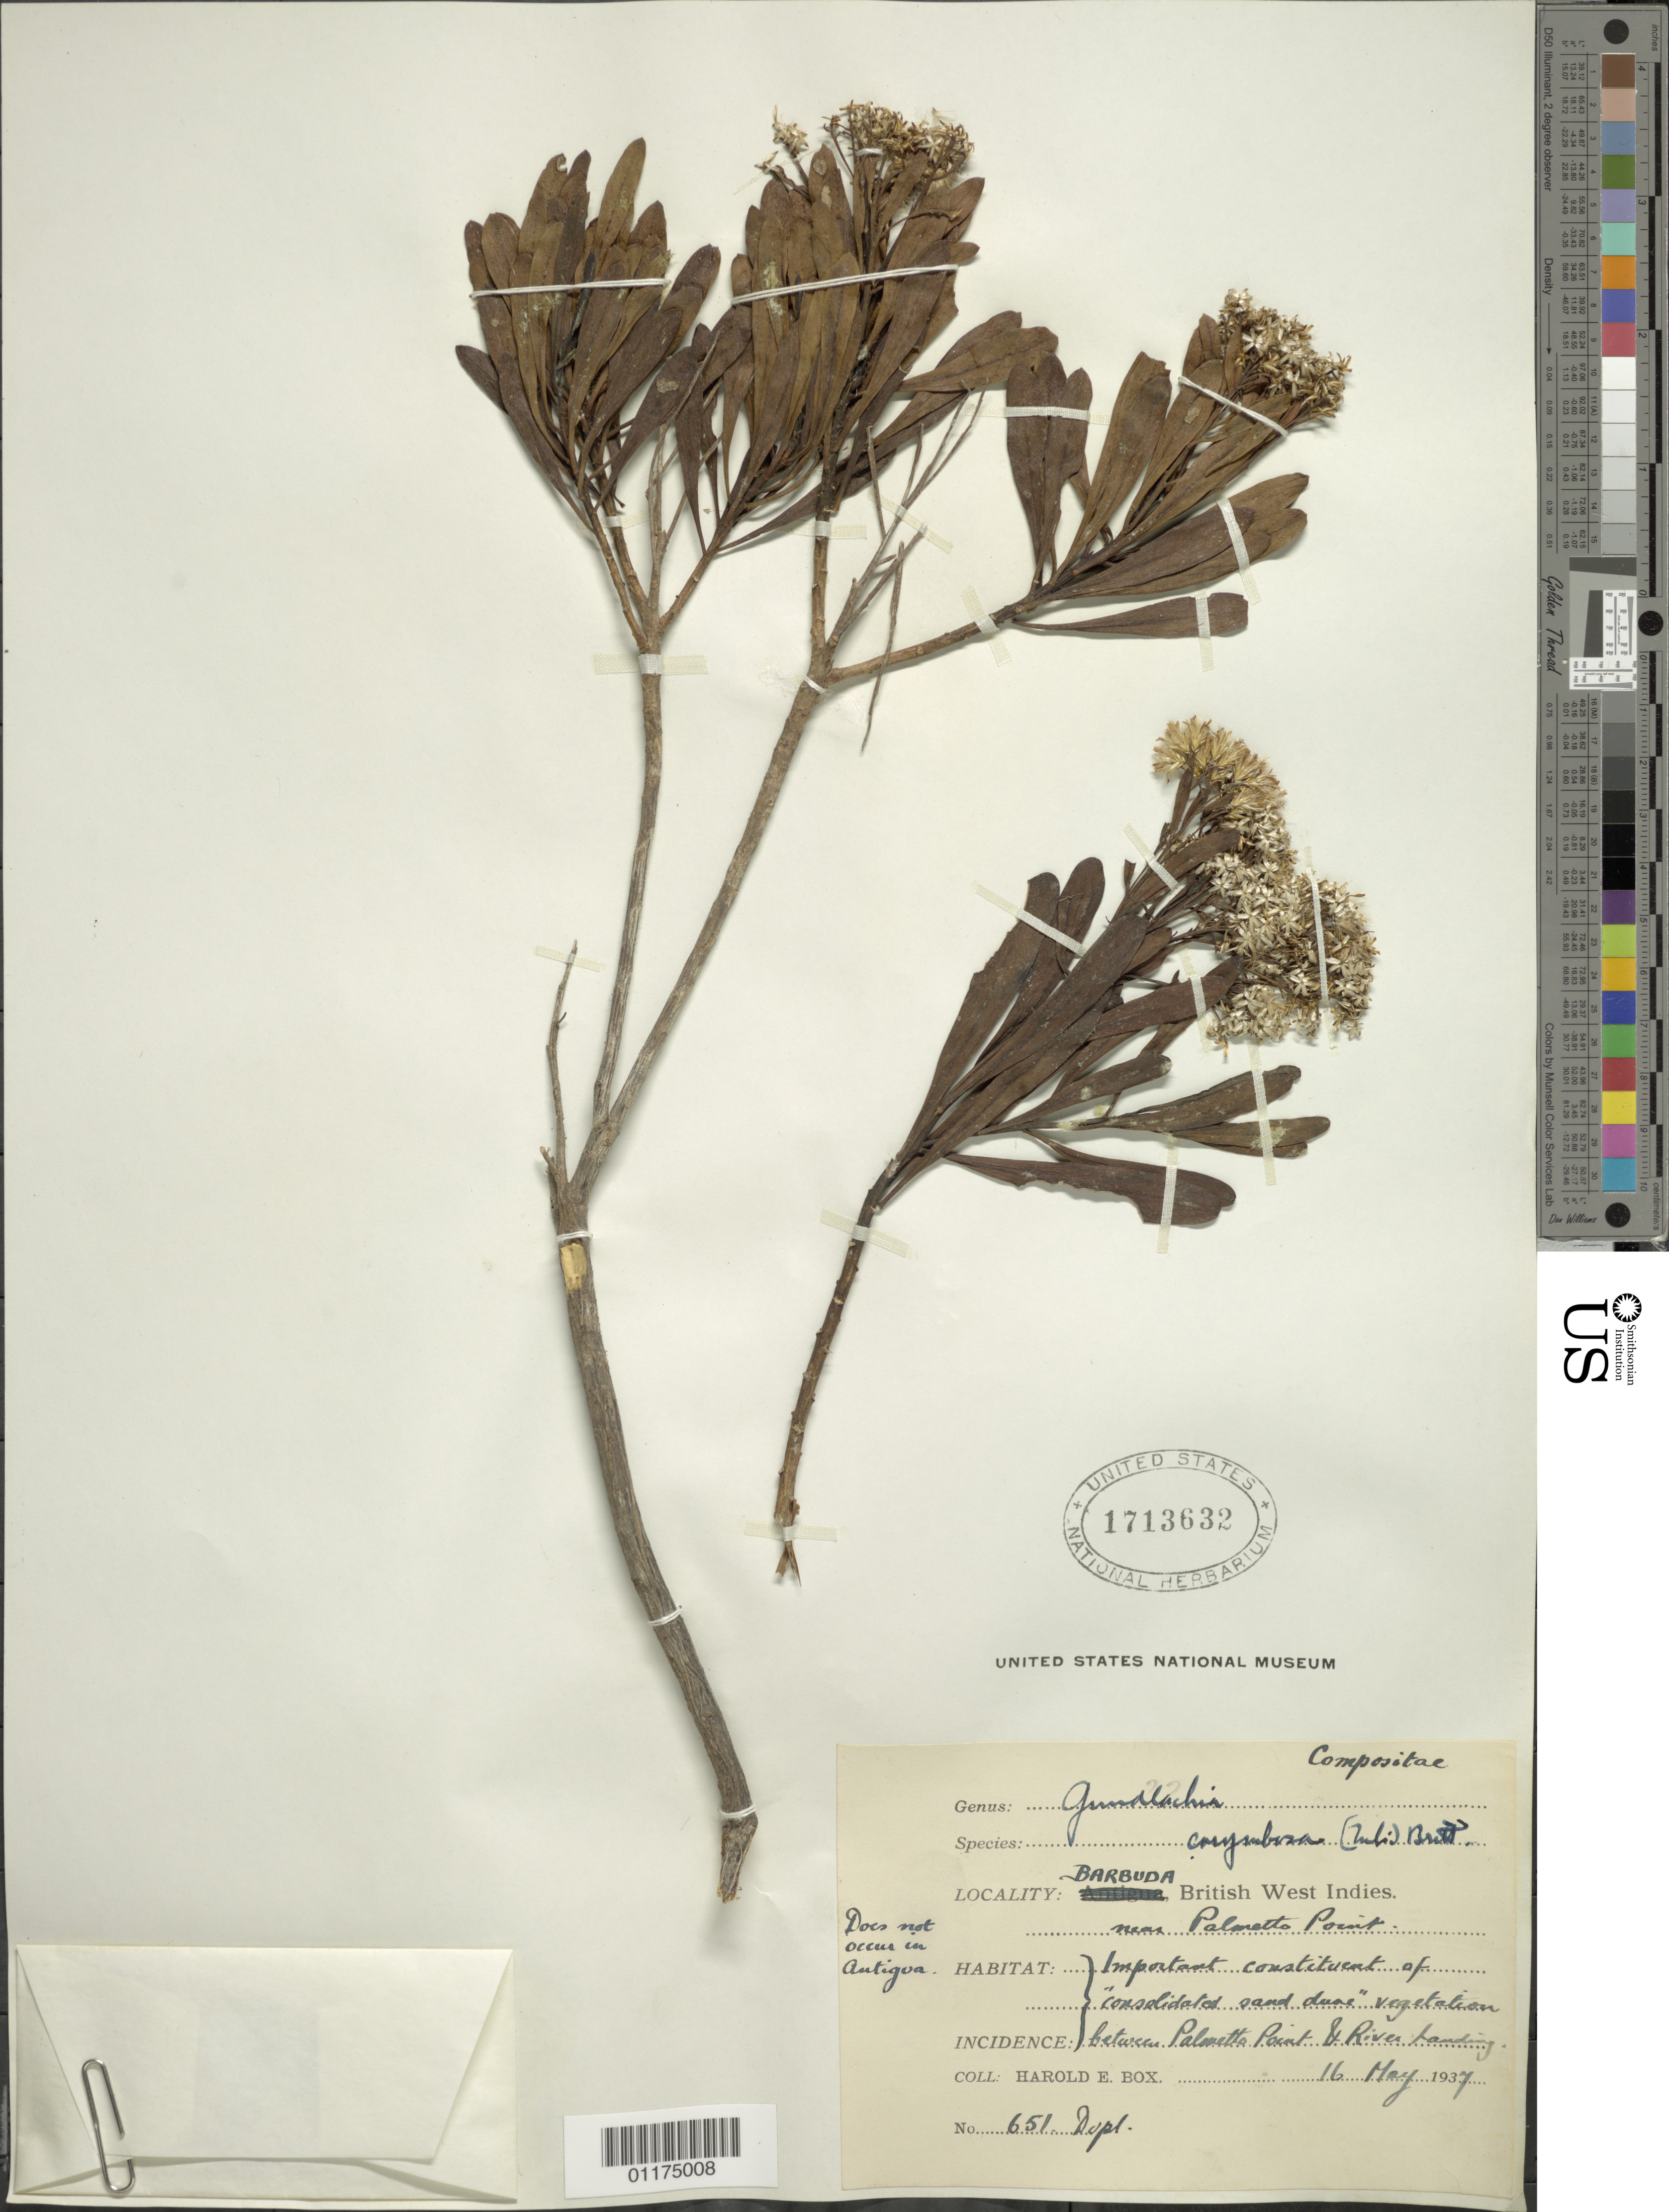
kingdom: Plantae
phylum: Tracheophyta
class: Magnoliopsida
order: Asterales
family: Asteraceae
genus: Gundlachia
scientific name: Gundlachia corymbosa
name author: (Urb.) Britton ex Bold.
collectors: H. E. Box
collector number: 651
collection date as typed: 16 May 1937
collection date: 1937-05-16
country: Antigua and Barbuda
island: Barbuda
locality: near Palmetto Point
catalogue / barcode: US 1713632